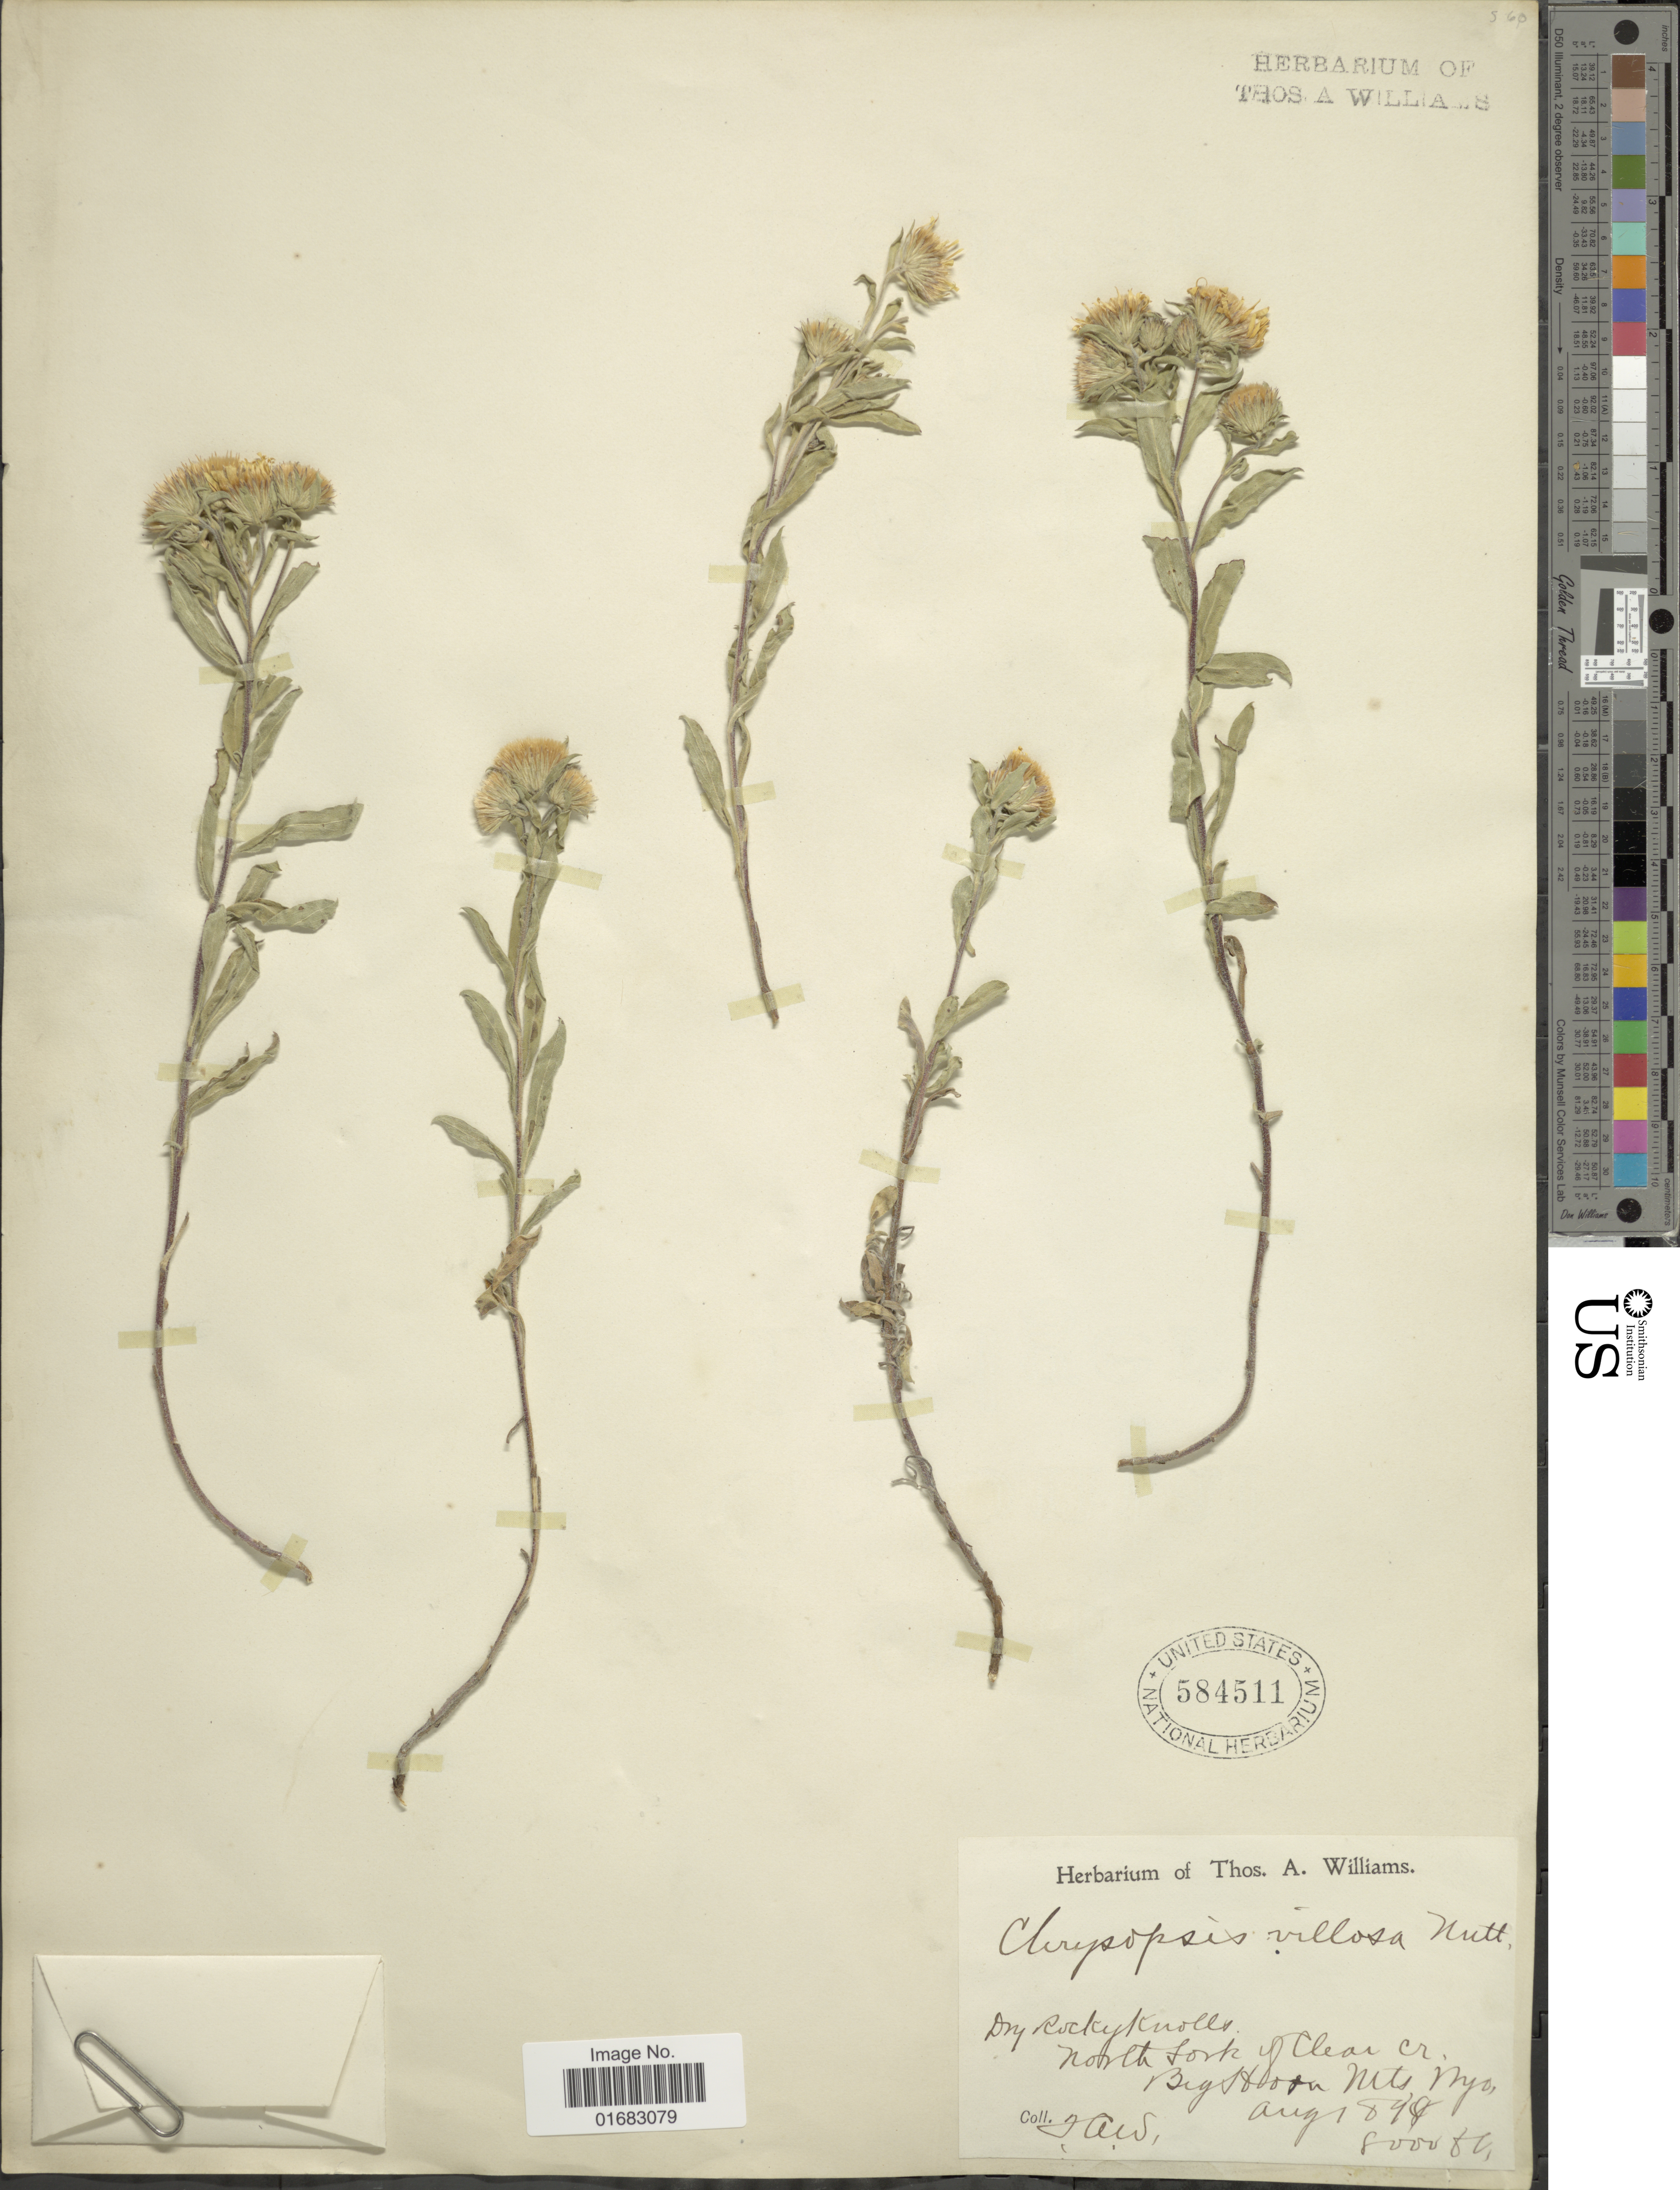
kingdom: Plantae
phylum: Tracheophyta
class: Magnoliopsida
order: Asterales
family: Asteraceae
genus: Heterotheca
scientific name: Heterotheca villosa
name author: (Pursh) Shinners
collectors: T. A. Williams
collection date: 1898-08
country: United States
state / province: Wyoming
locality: Dry rocky Knolls. North fork of Clear Cr. Big Horn Mts.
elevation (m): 2438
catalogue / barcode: US 584511